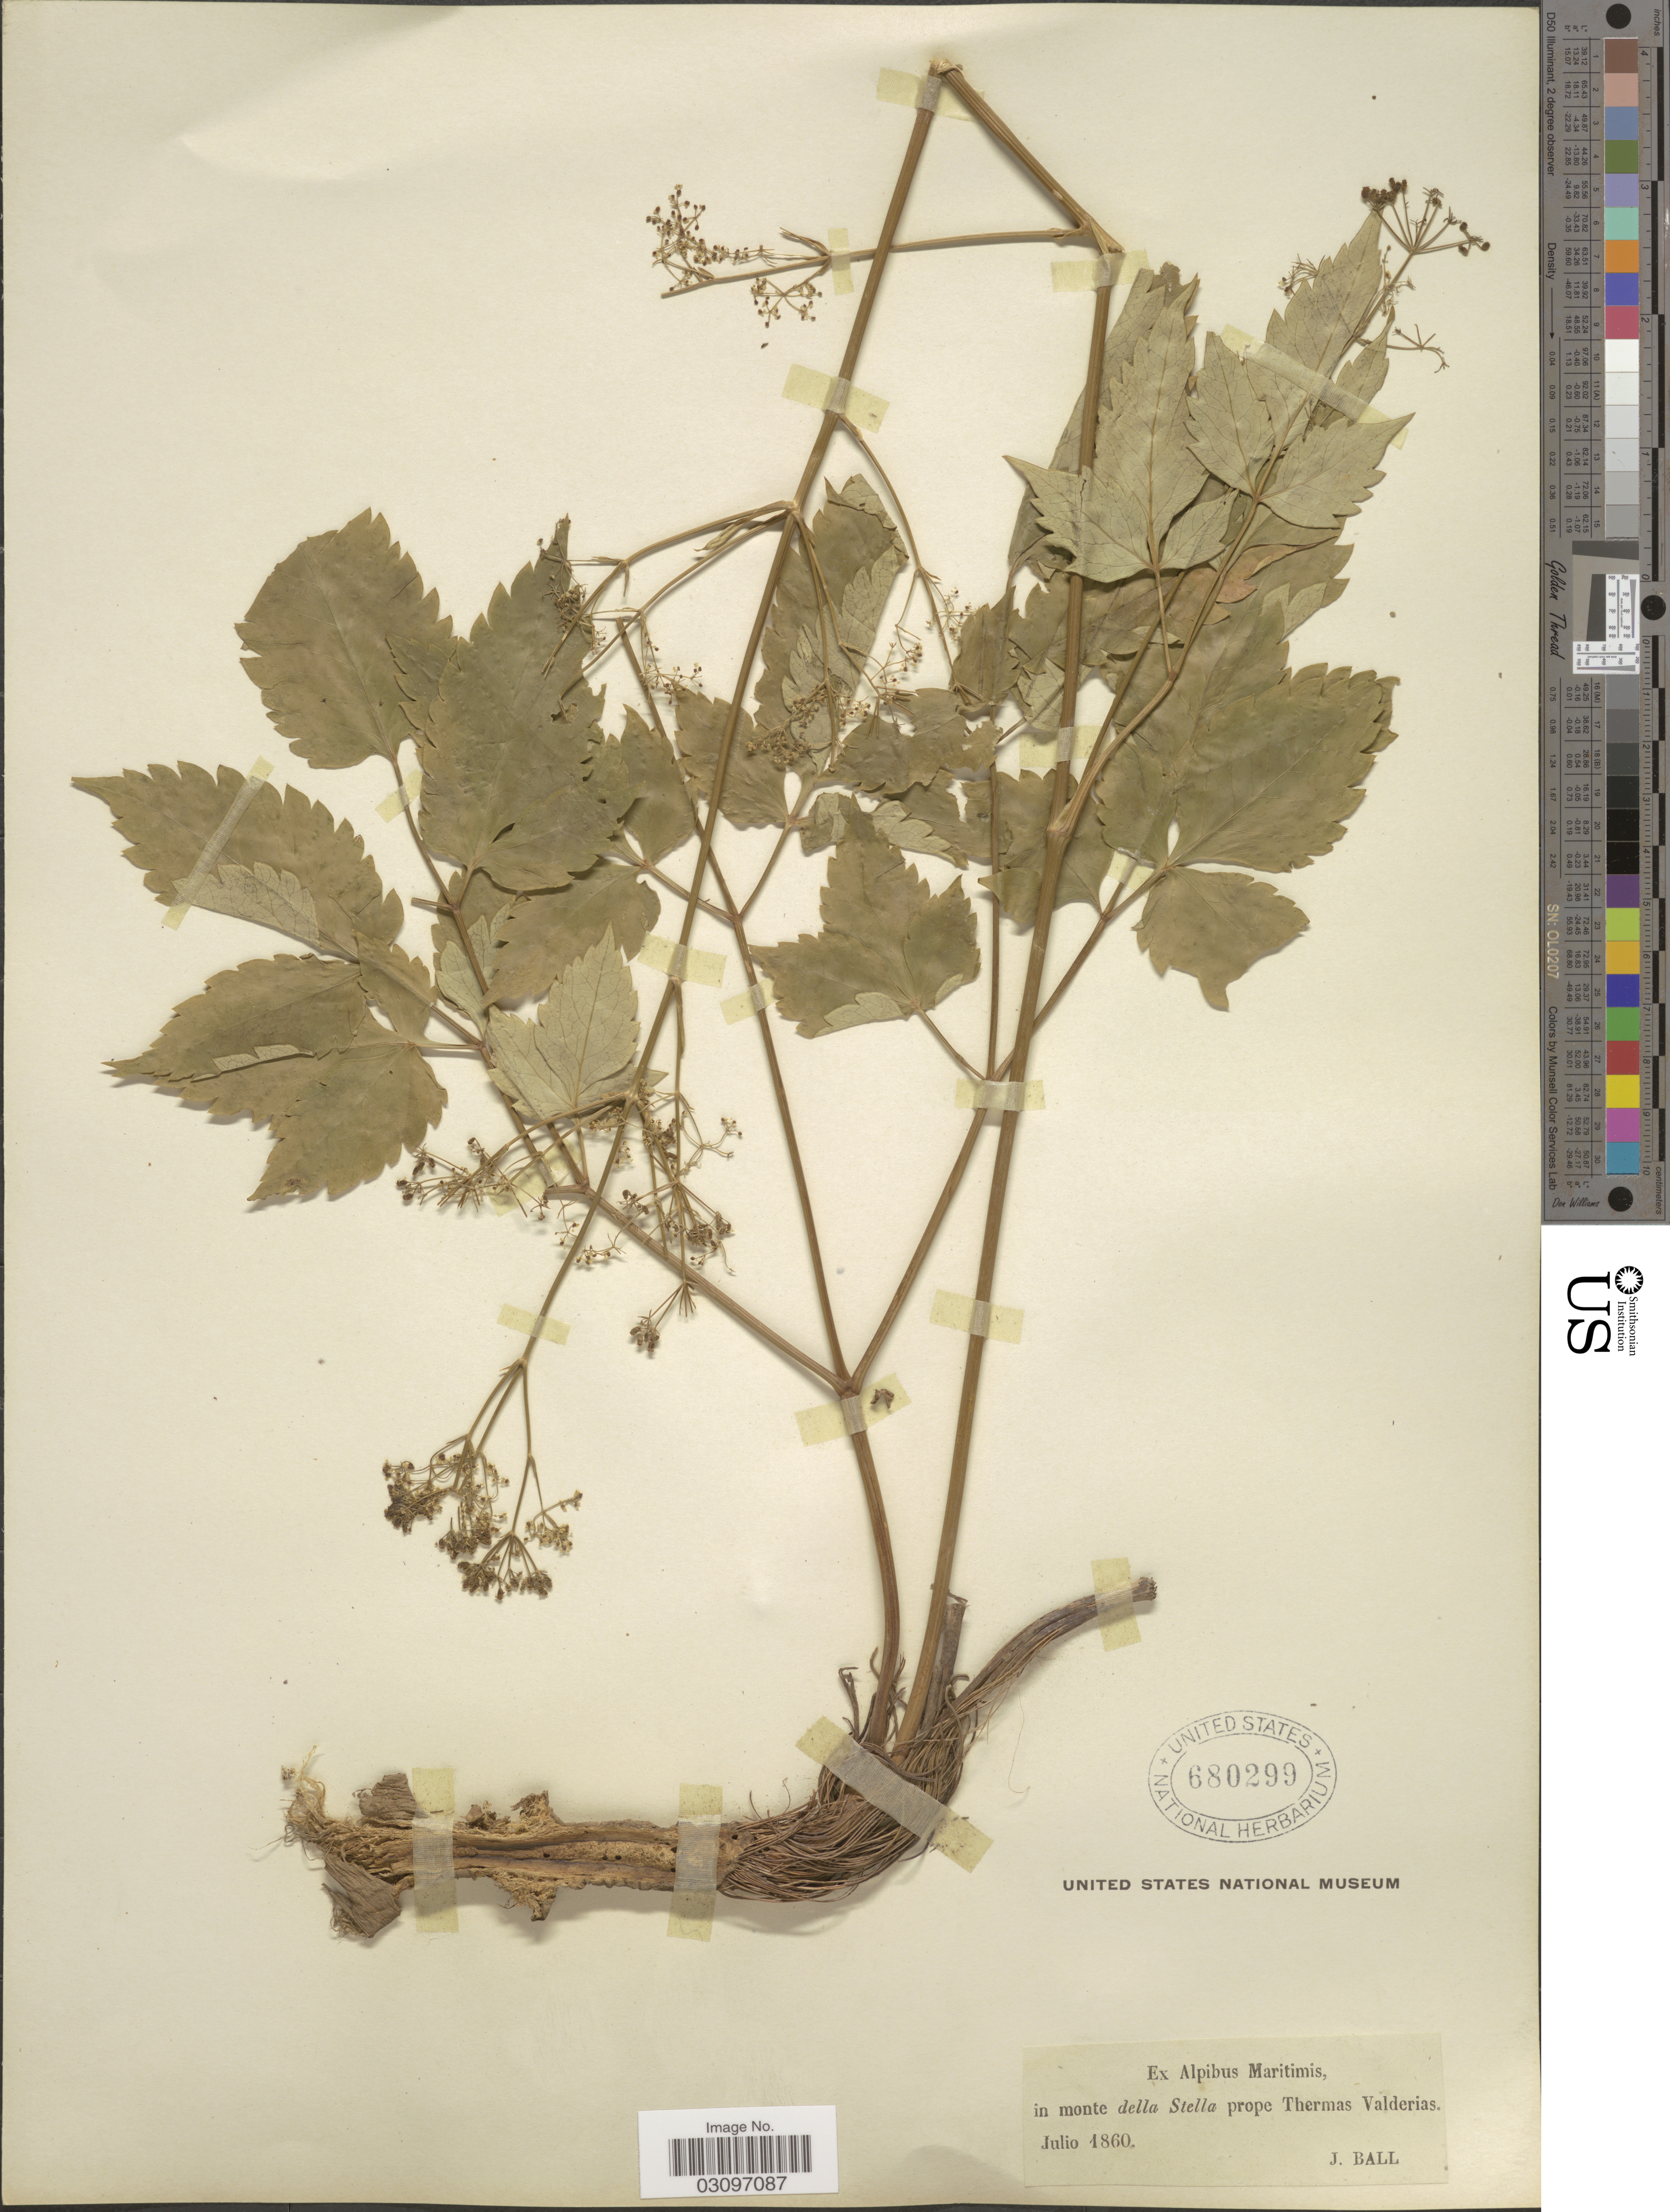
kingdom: Plantae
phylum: Tracheophyta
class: Magnoliopsida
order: Apiales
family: Apiaceae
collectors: J. Ball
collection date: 1860-06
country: Italy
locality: Ex Alpibus Maritimis, in monte della Stella prope Thermas Valderias.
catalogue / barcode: US 680299